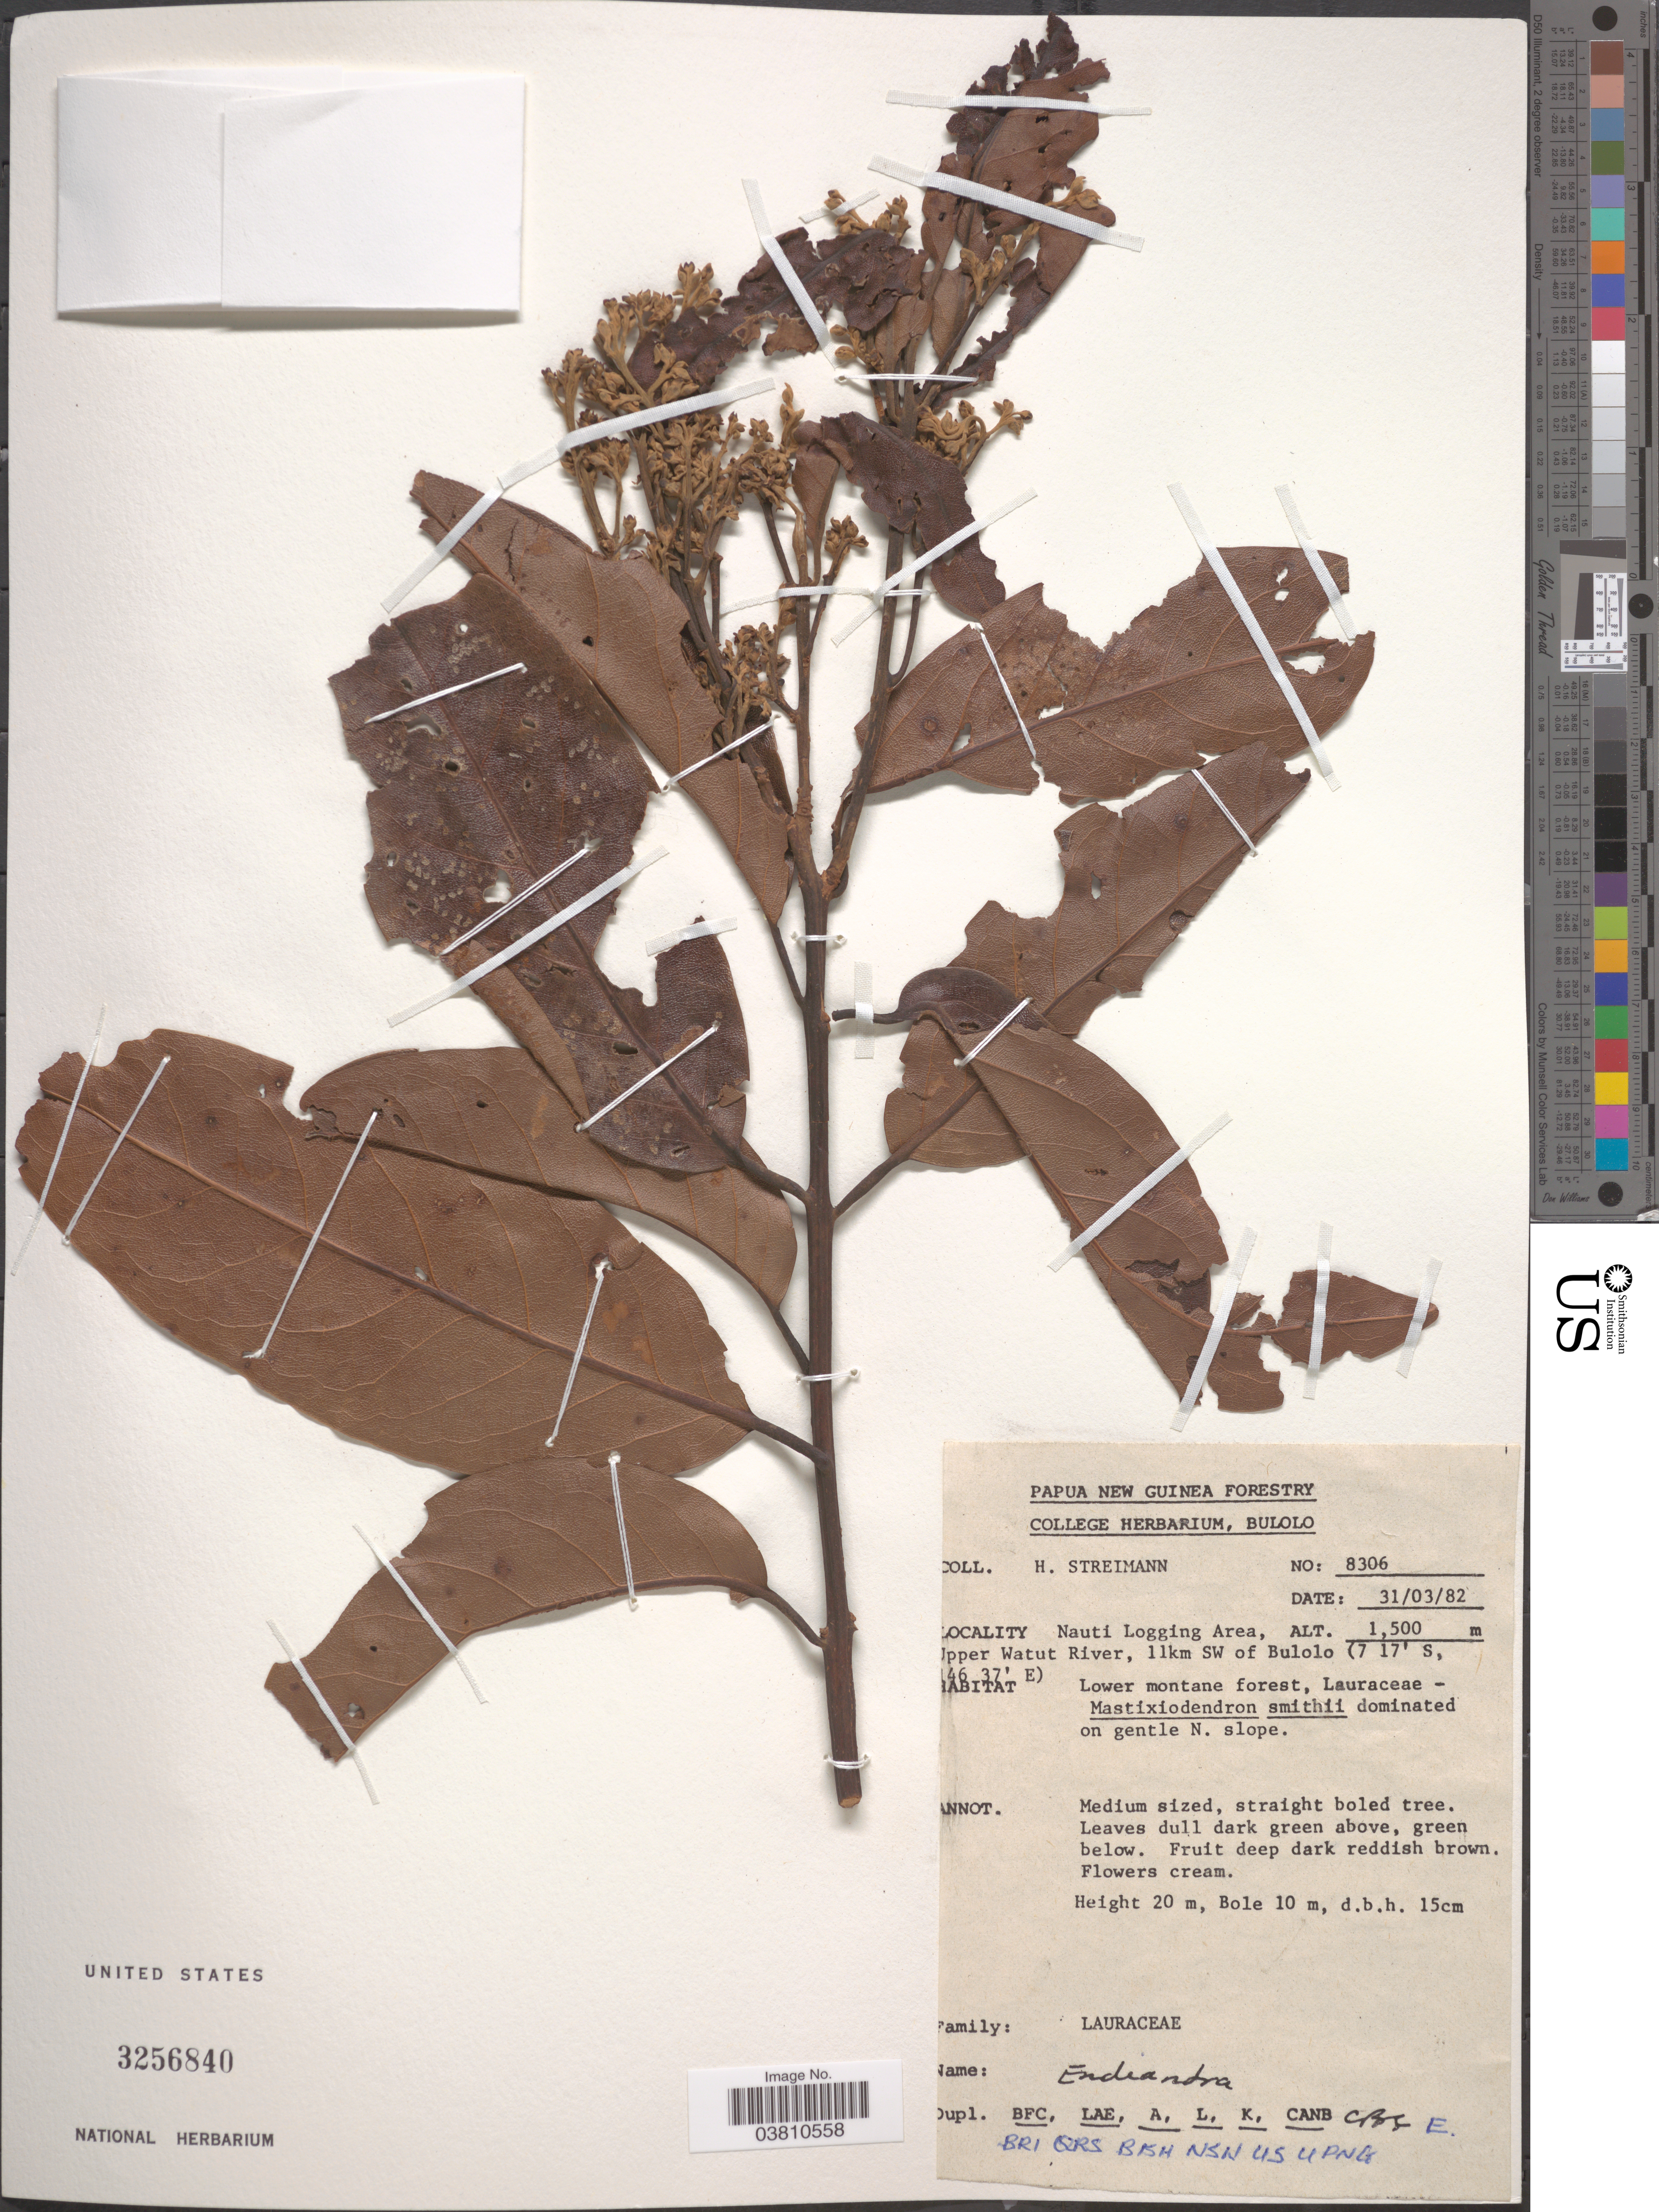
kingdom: Plantae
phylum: Tracheophyta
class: Magnoliopsida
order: Laurales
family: Lauraceae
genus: Endiandra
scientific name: Endiandra sp.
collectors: H. Streimann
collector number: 8306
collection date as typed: Transcribed d/m/y: 31/3/82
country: Papua New Guinea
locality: Nauti Logging Area, Upper Watut River, 11km SW of Bulolo. On gentle N. slope.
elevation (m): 1500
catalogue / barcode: US 3256840